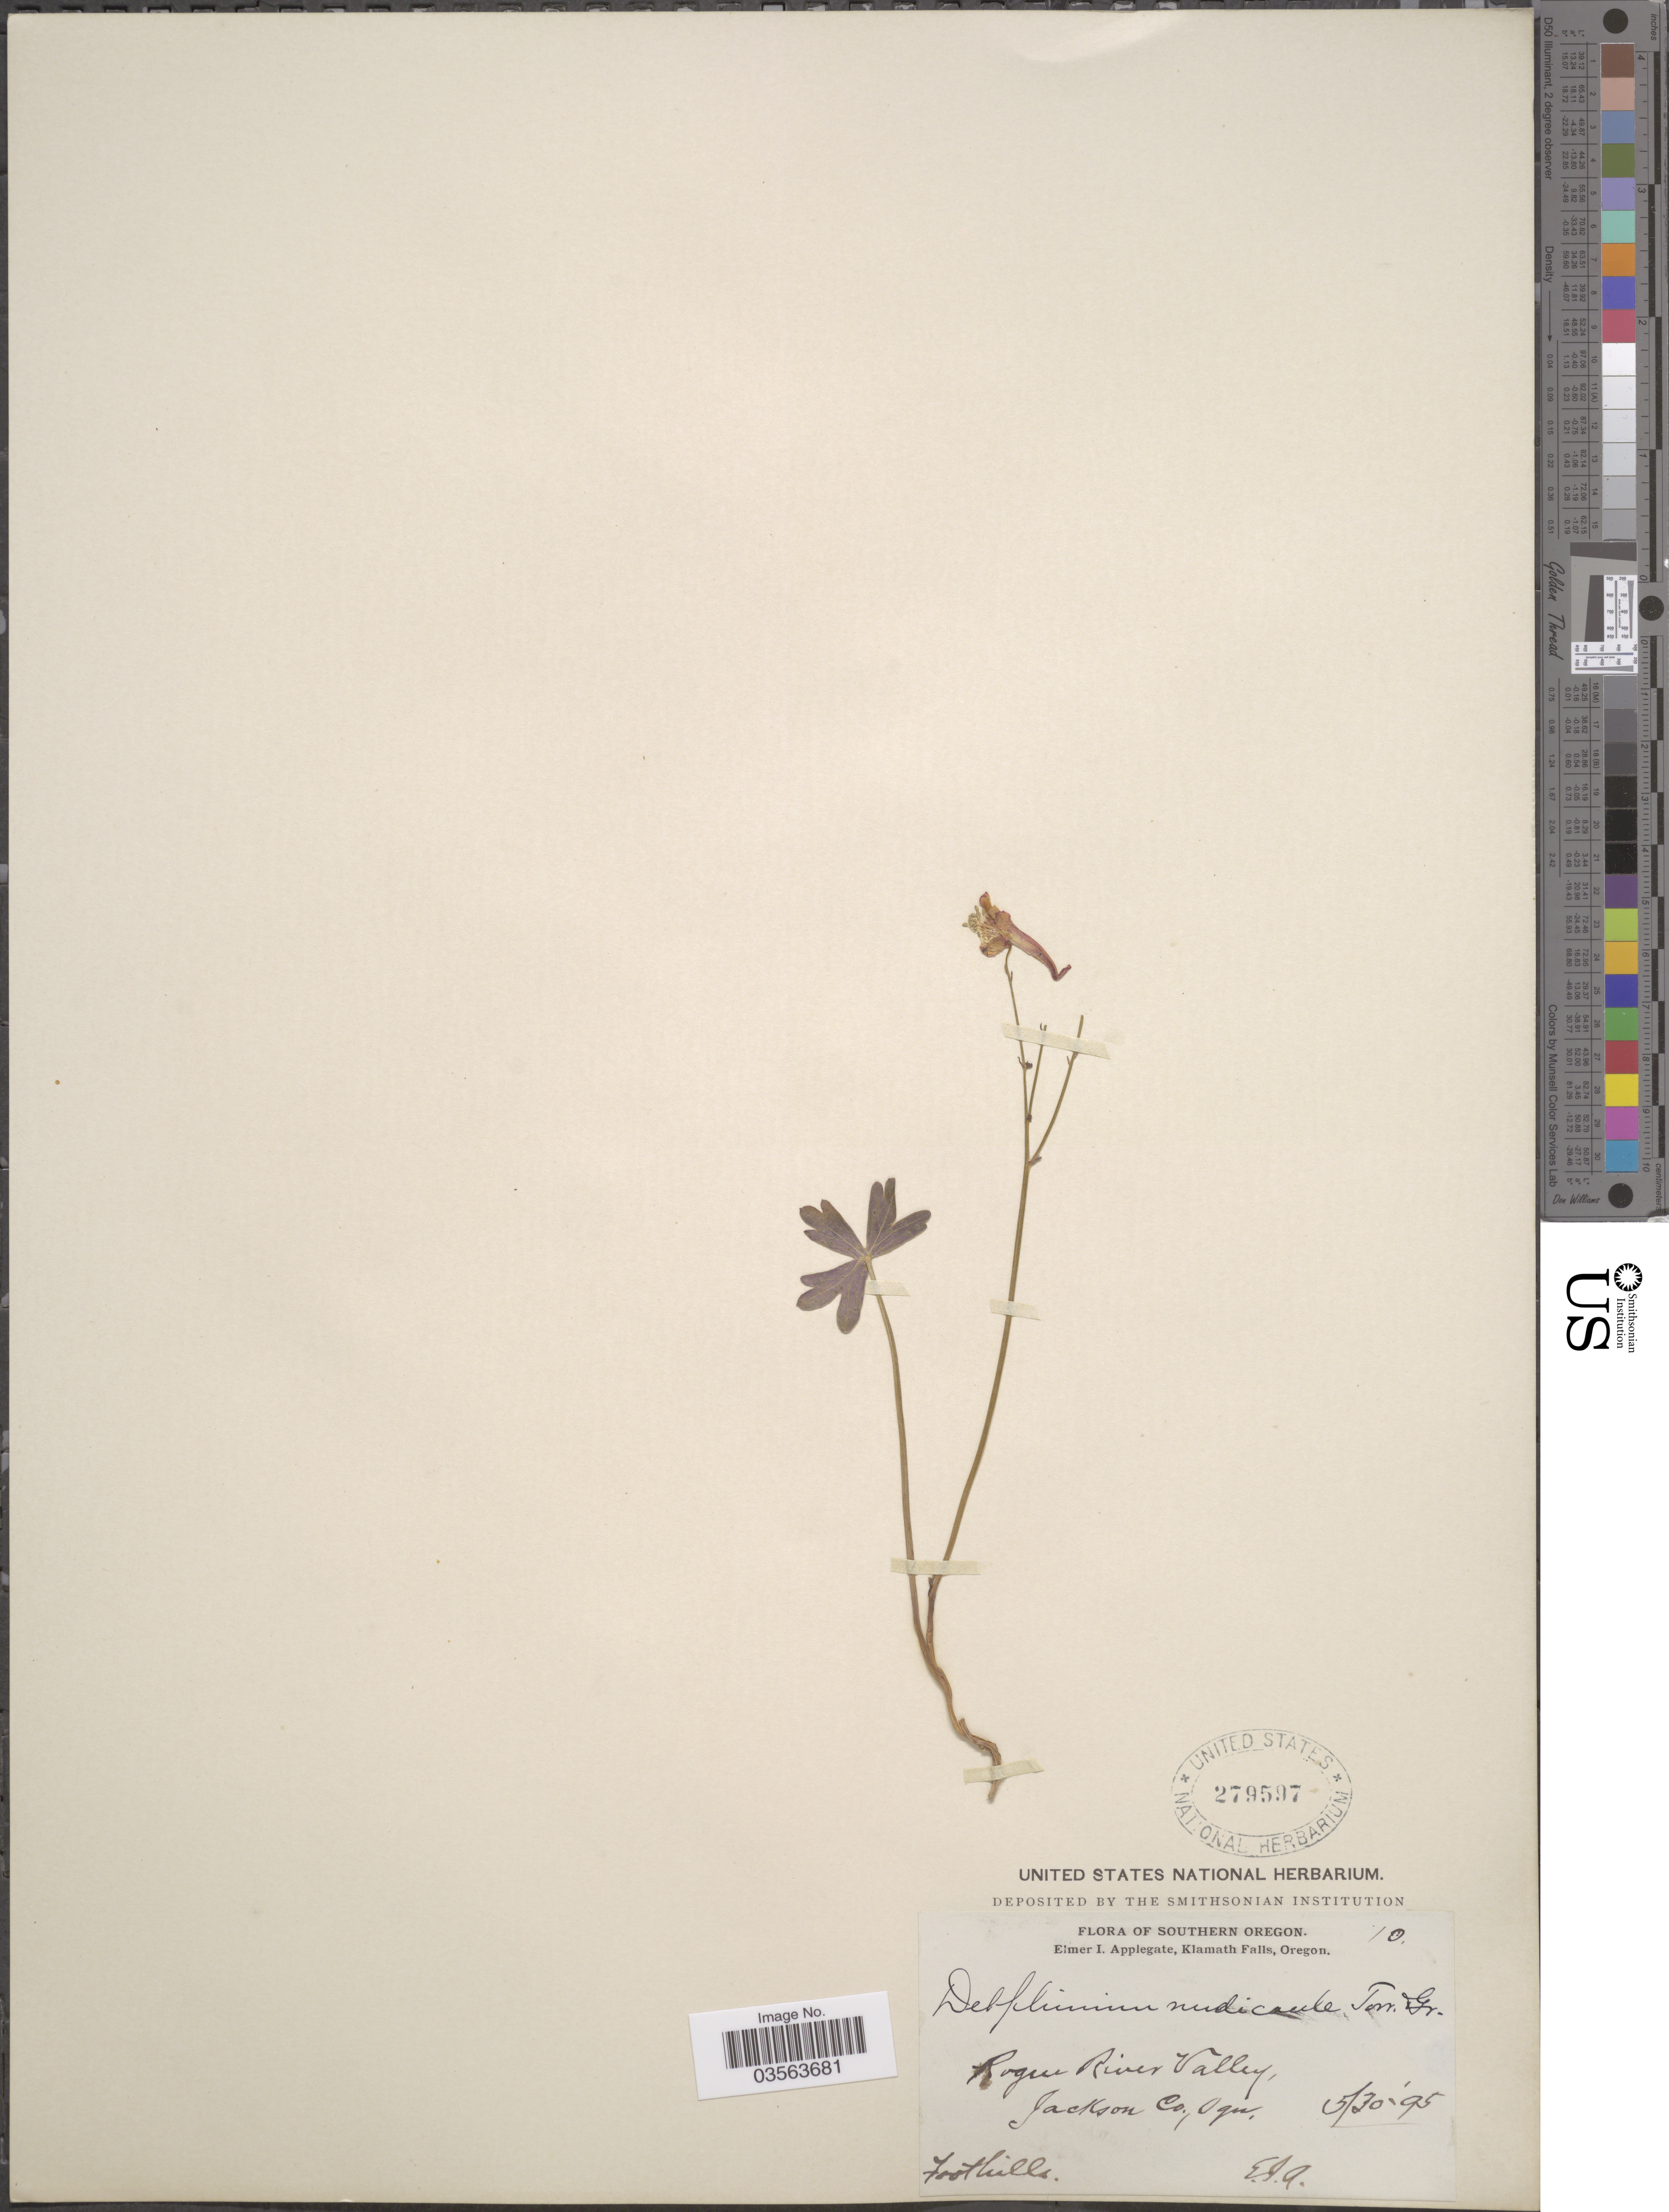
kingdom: Plantae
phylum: Tracheophyta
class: Magnoliopsida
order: Ranunculales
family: Ranunculaceae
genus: Delphinium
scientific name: Delphinium nudicaule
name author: Torr. & A. Gray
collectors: E. I. Applegate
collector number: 10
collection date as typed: Transcribed d/m/y: 30/5/95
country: United States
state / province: Oregon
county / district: Jackson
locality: Southern Oregon. Klamath Falls. Rogue River Valley, Jackson Co.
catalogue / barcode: US 279597